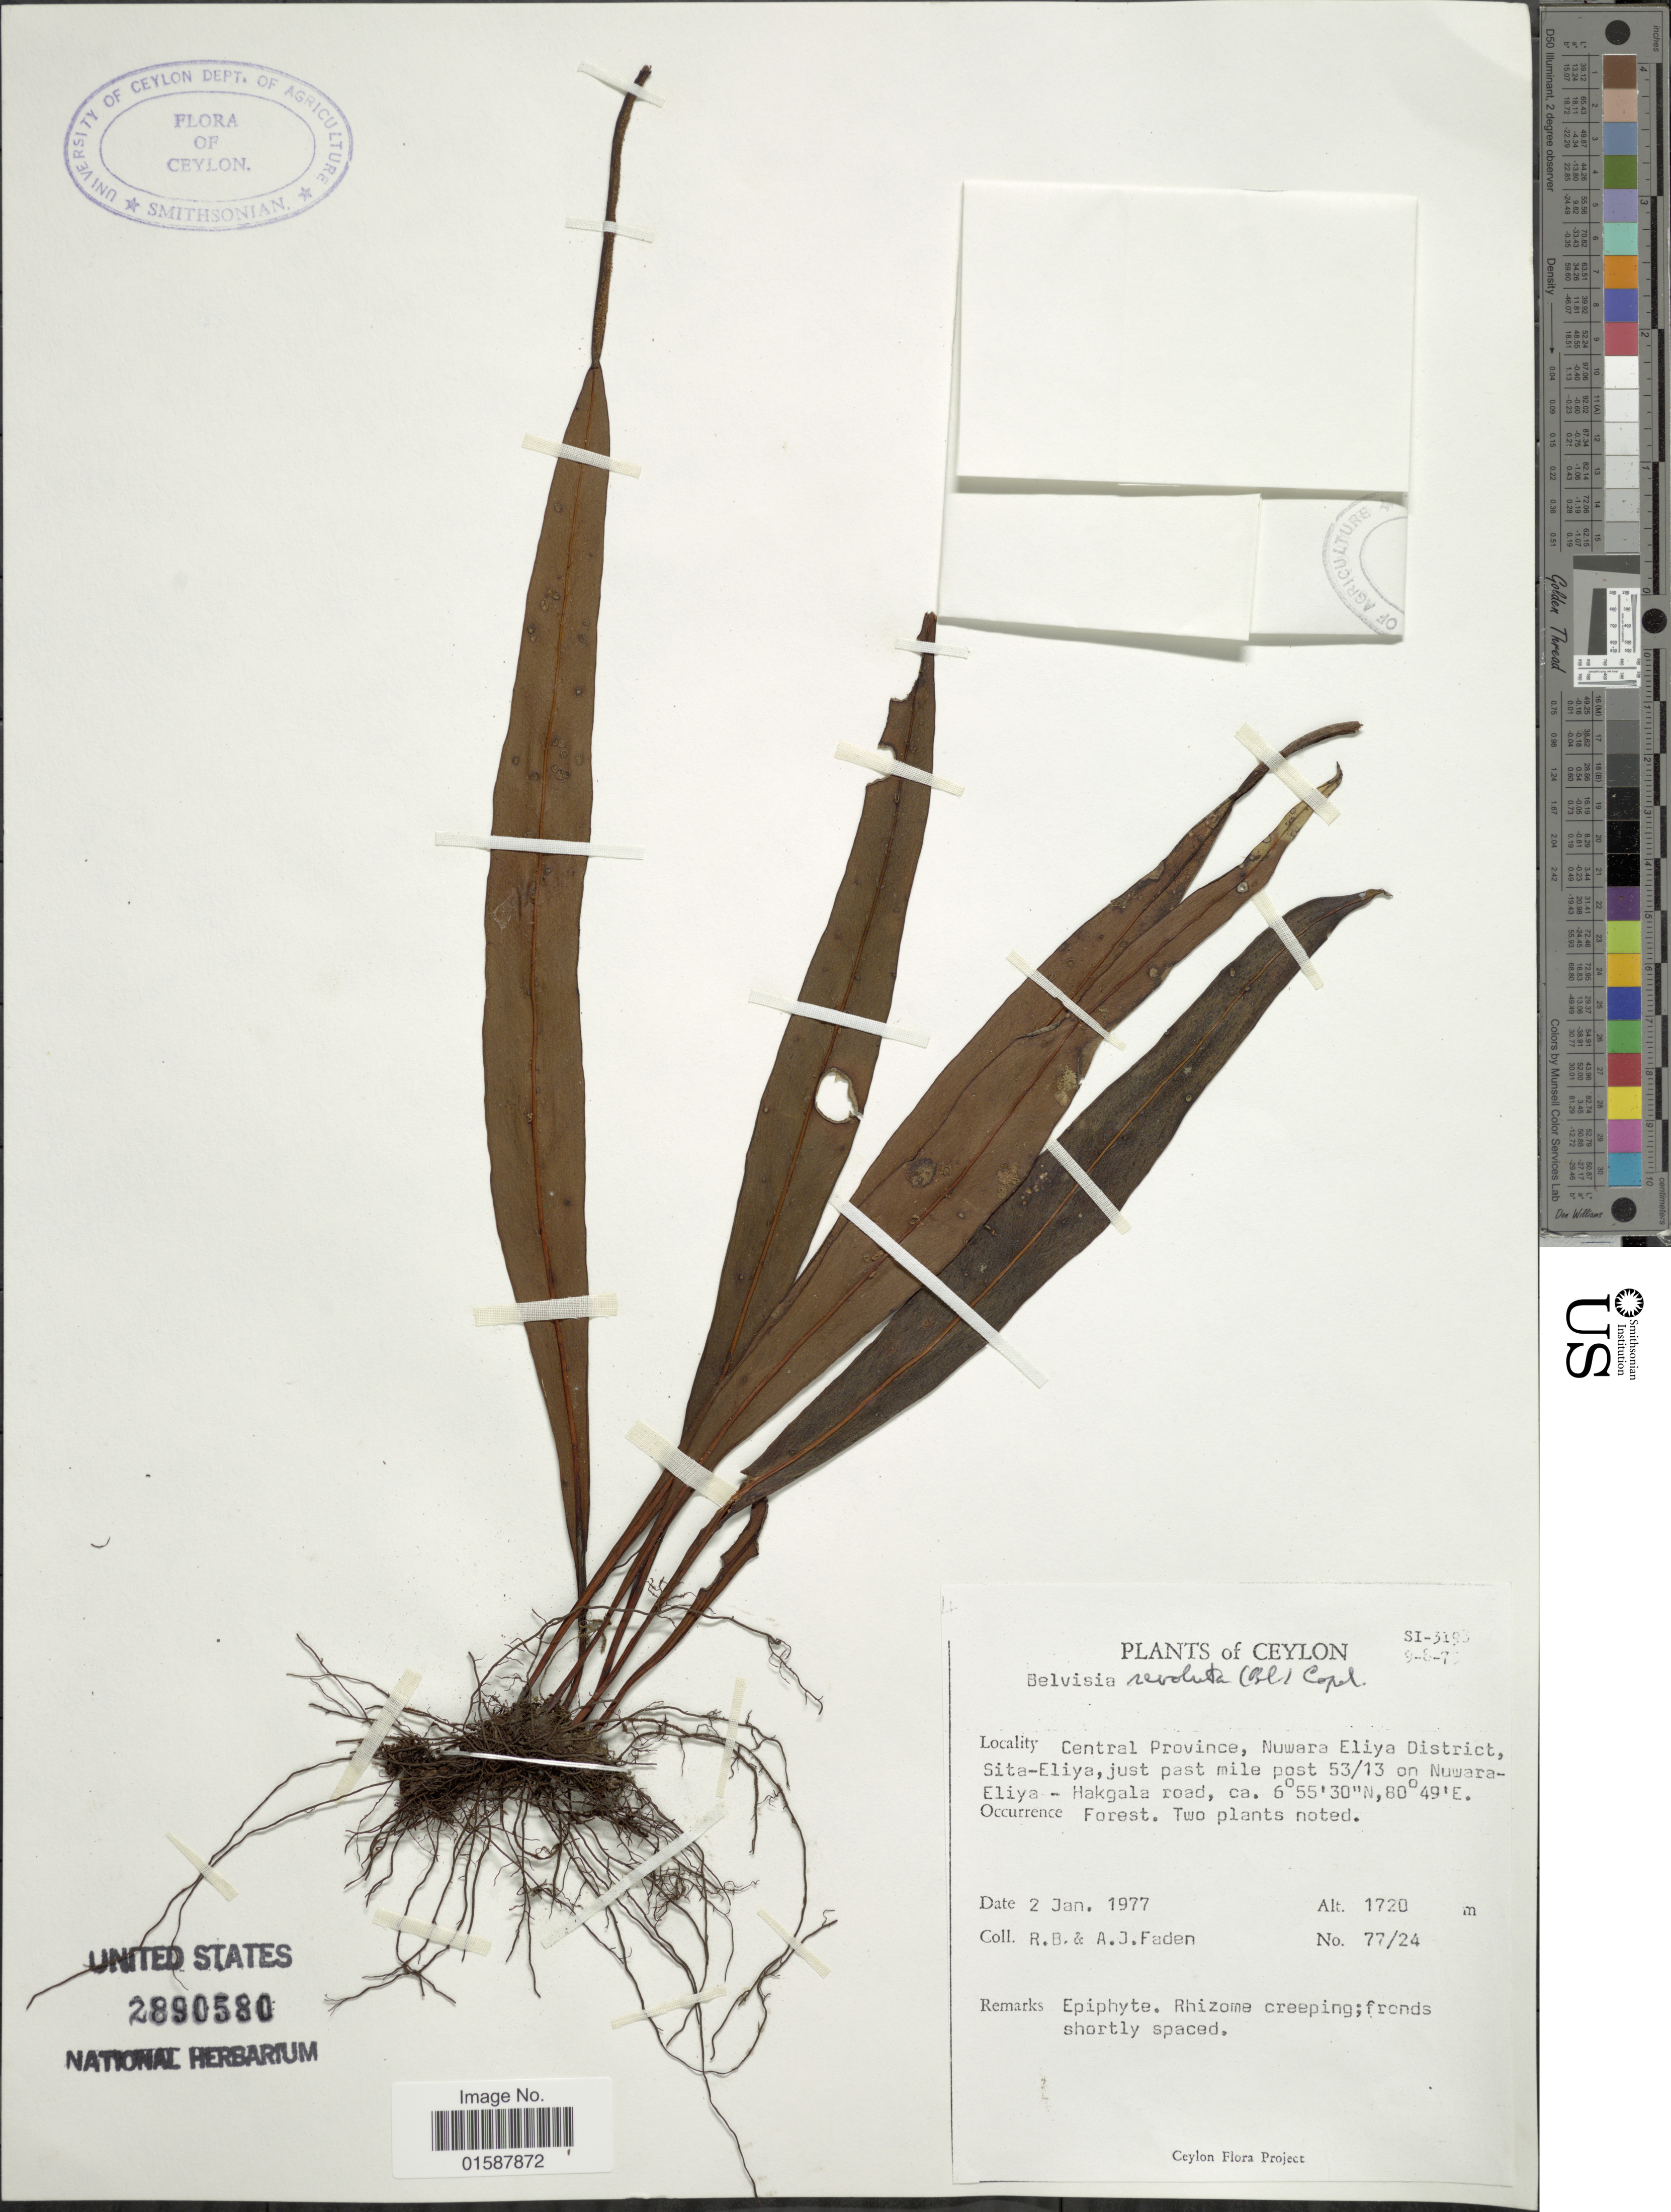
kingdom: Plantae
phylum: Tracheophyta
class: Polypodiopsida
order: Polypodiales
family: Polypodiaceae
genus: Lepisorus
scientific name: Lepisorus revoluta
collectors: R. B. Faden & A. J. Faden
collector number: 77/24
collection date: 1977-01-02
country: Sri Lanka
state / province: Central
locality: Ceylon. Nuwara Eliya District, Sita-Eliya, just past mile post 53/13 on Nuwara - Eliya - Hakgala road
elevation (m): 1720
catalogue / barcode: US 2890580